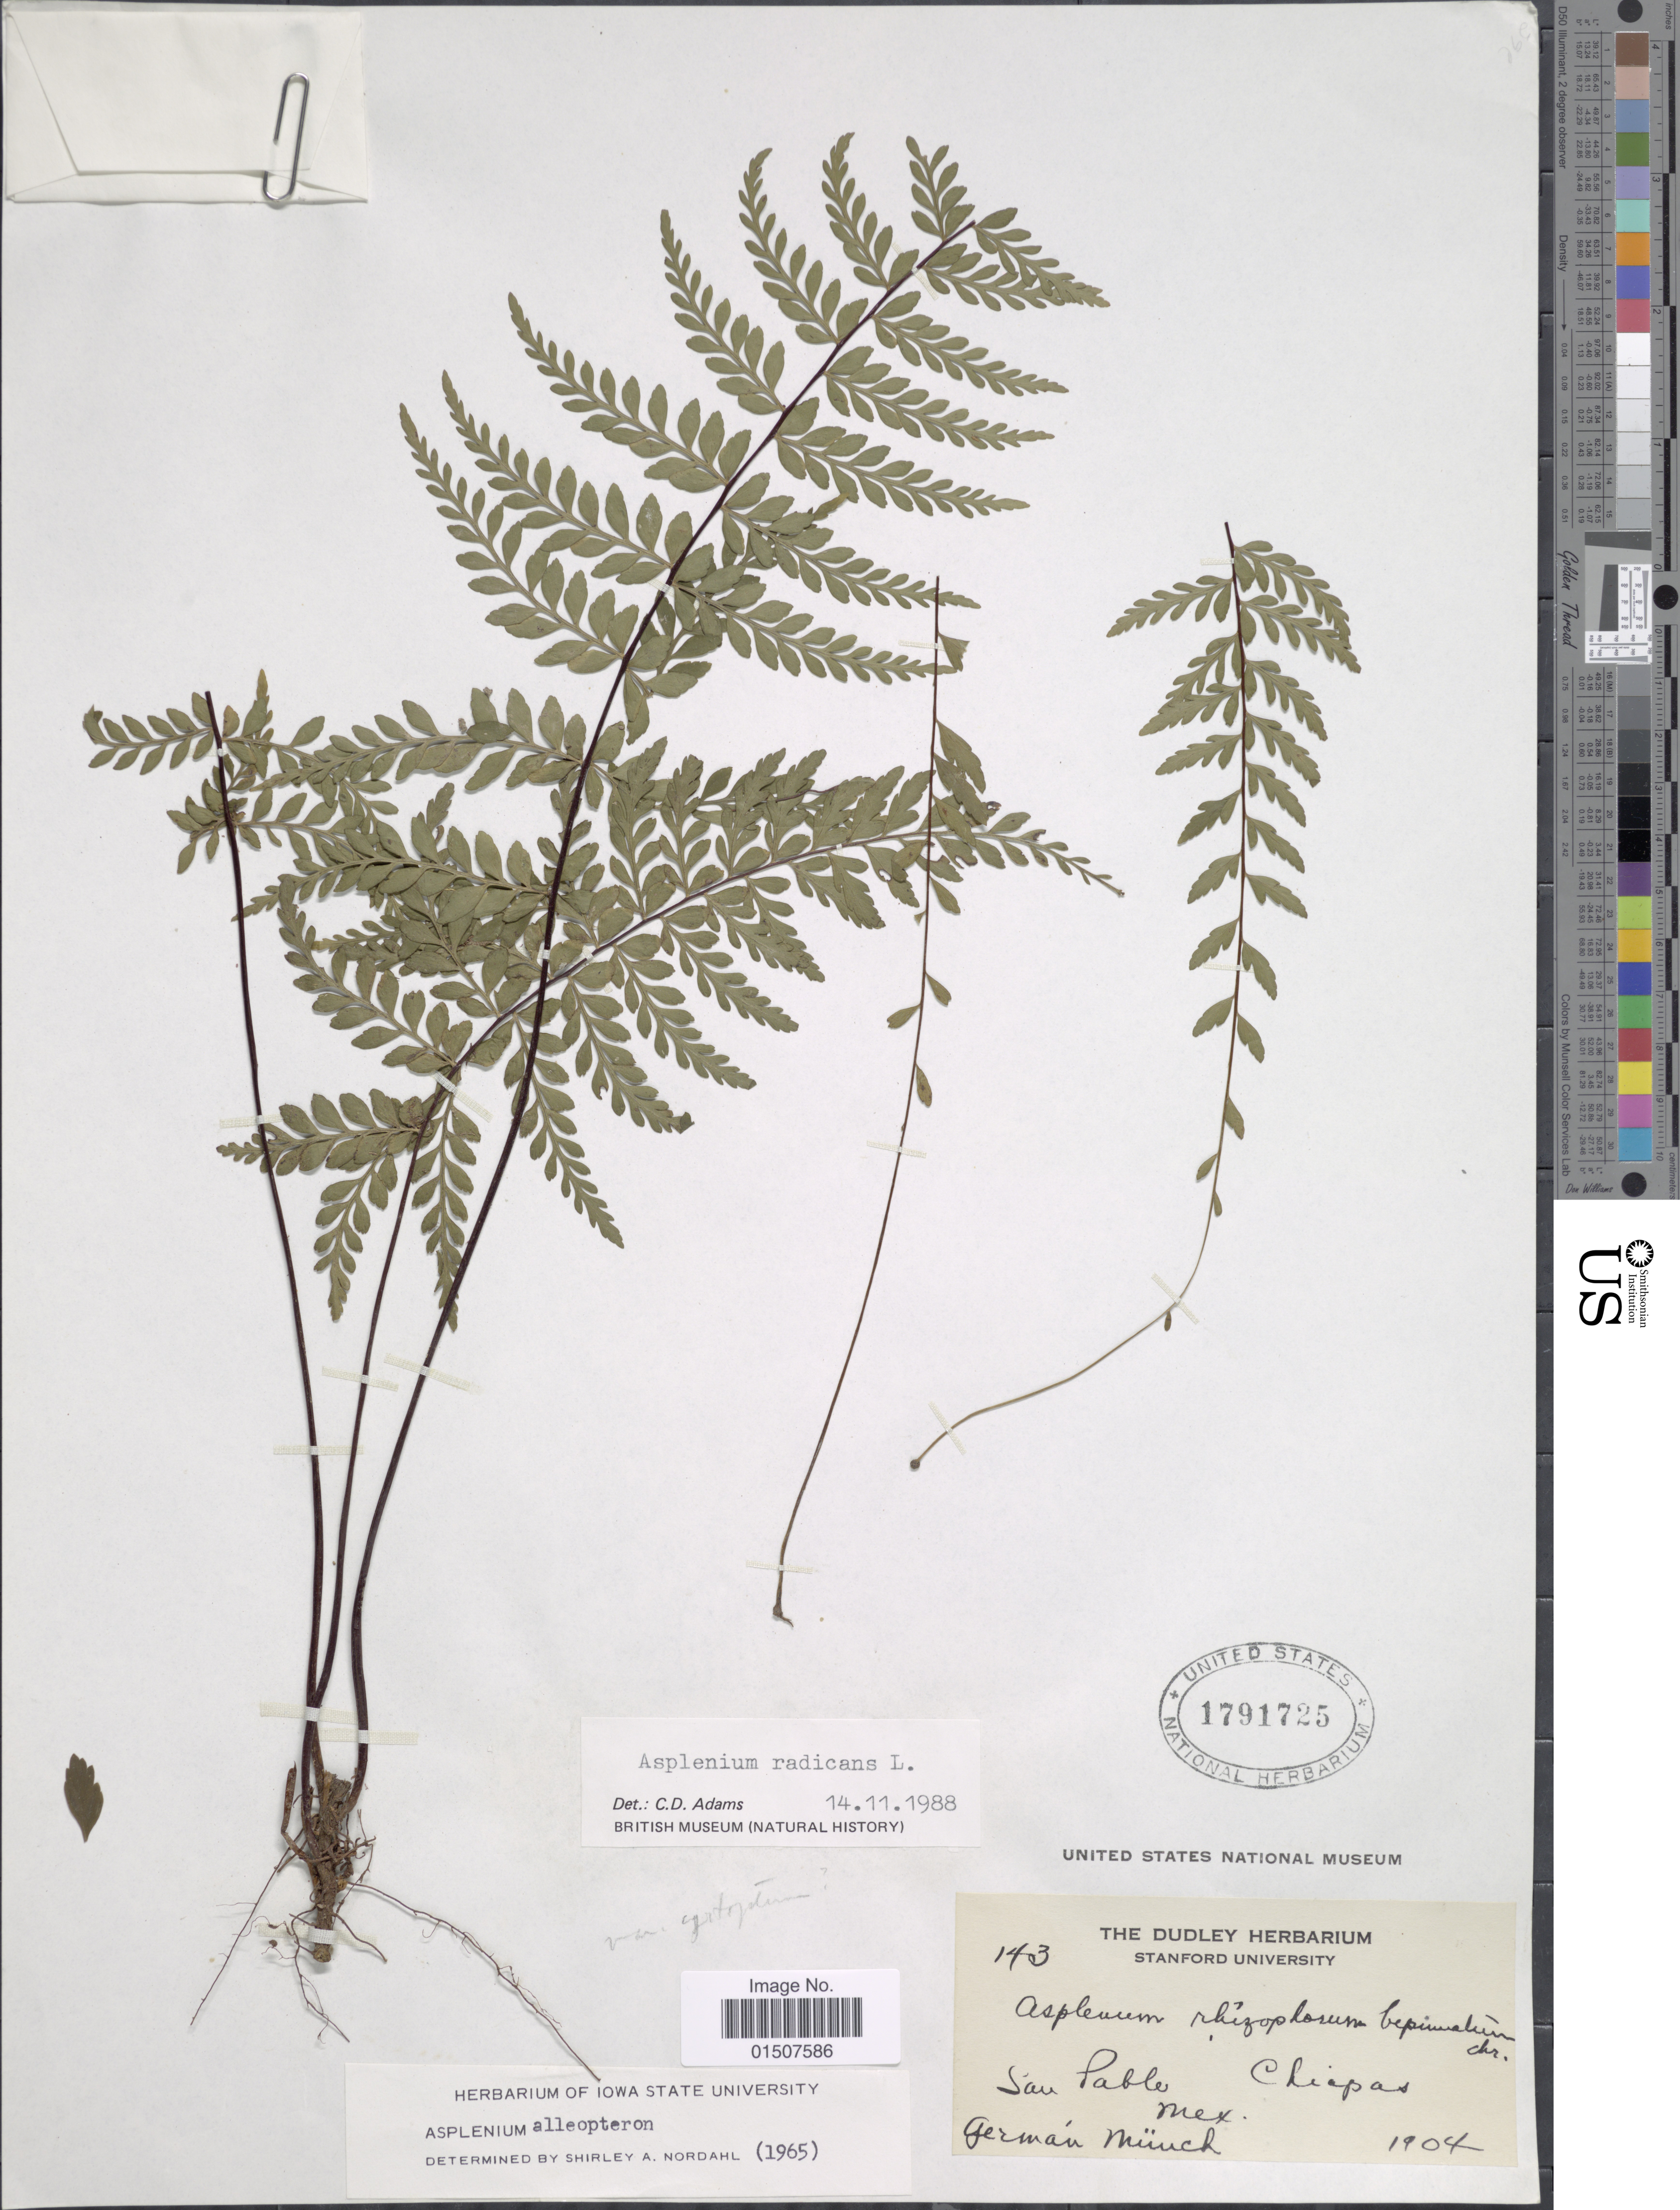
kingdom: Plantae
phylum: Tracheophyta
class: Polypodiopsida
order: Polypodiales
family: Aspleniaceae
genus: Asplenium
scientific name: Asplenium radicans var. alloeopteron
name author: (Kunze ex Klotzsch) Lellinger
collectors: G. Munch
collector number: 143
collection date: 1904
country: Mexico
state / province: Chiapas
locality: Chiapas, San Pablo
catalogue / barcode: US 1791725